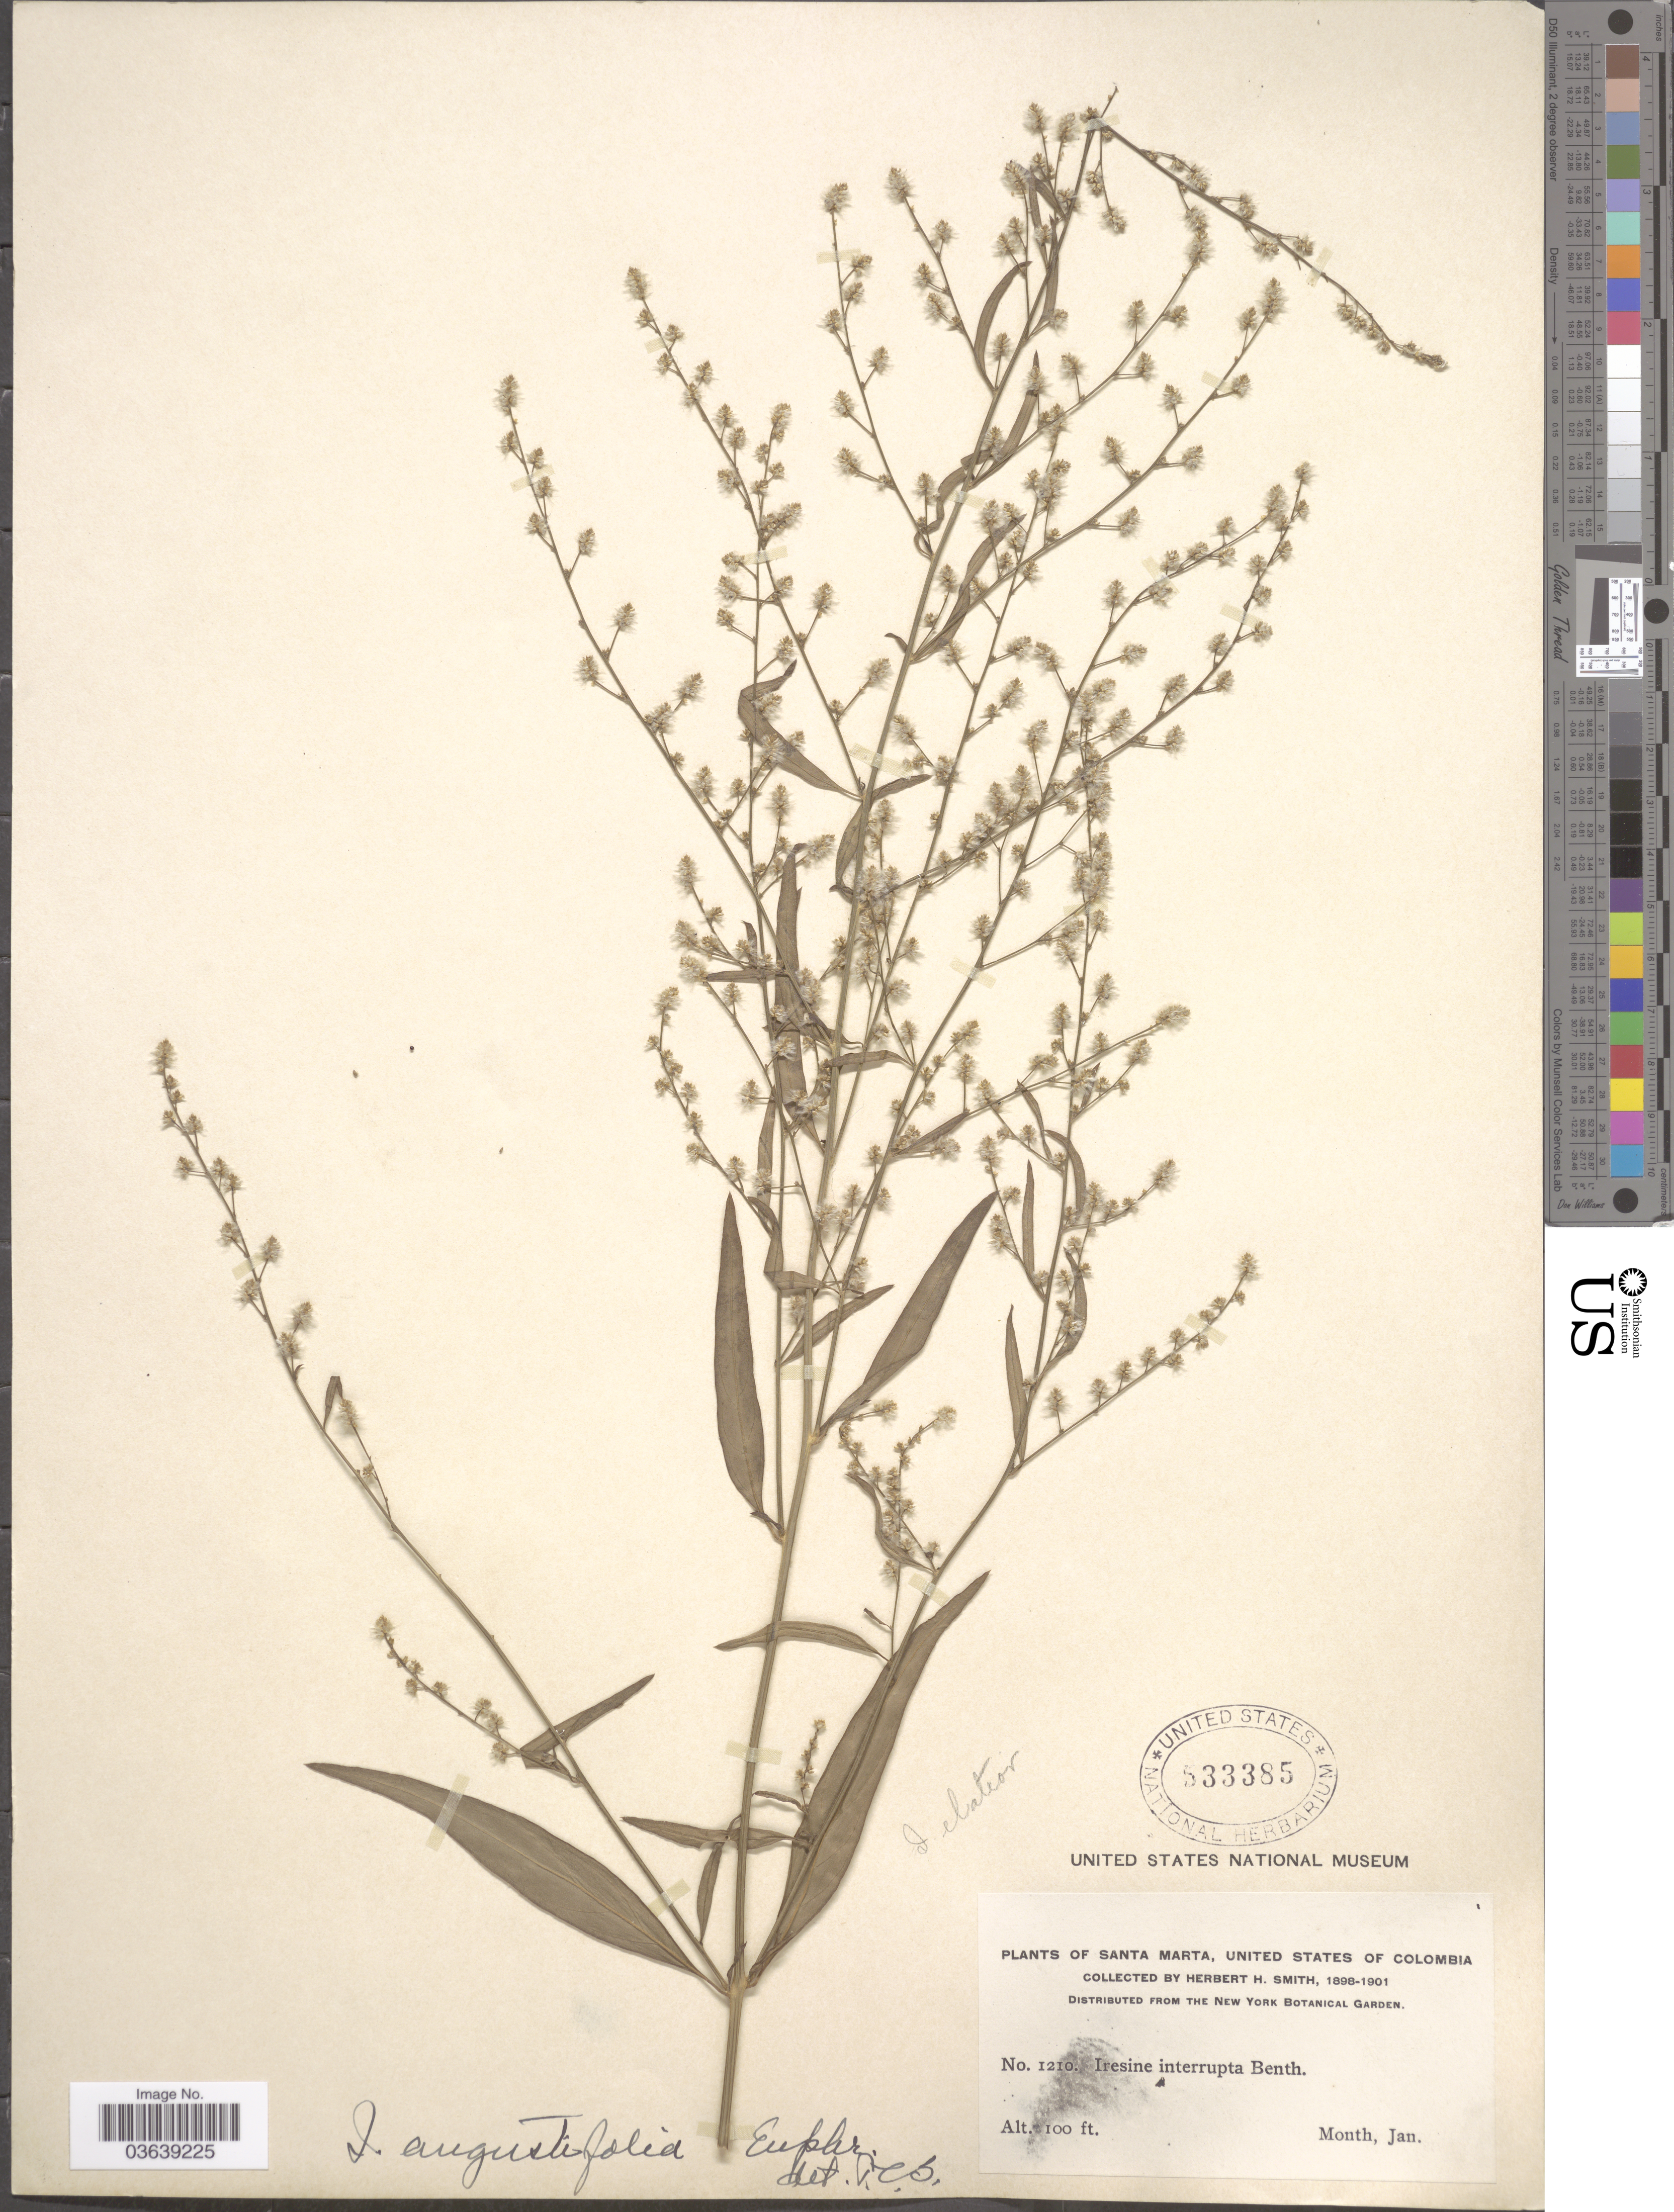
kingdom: Plantae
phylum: Tracheophyta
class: Magnoliopsida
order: Caryophyllales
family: Amaranthaceae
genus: Iresine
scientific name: Iresine angustifolia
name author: Euphrasén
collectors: Herbert H. Smith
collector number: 1210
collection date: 1898-01/1901-01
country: Colombia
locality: Santa Marta, United States of Colombia.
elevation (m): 30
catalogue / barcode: US 533385